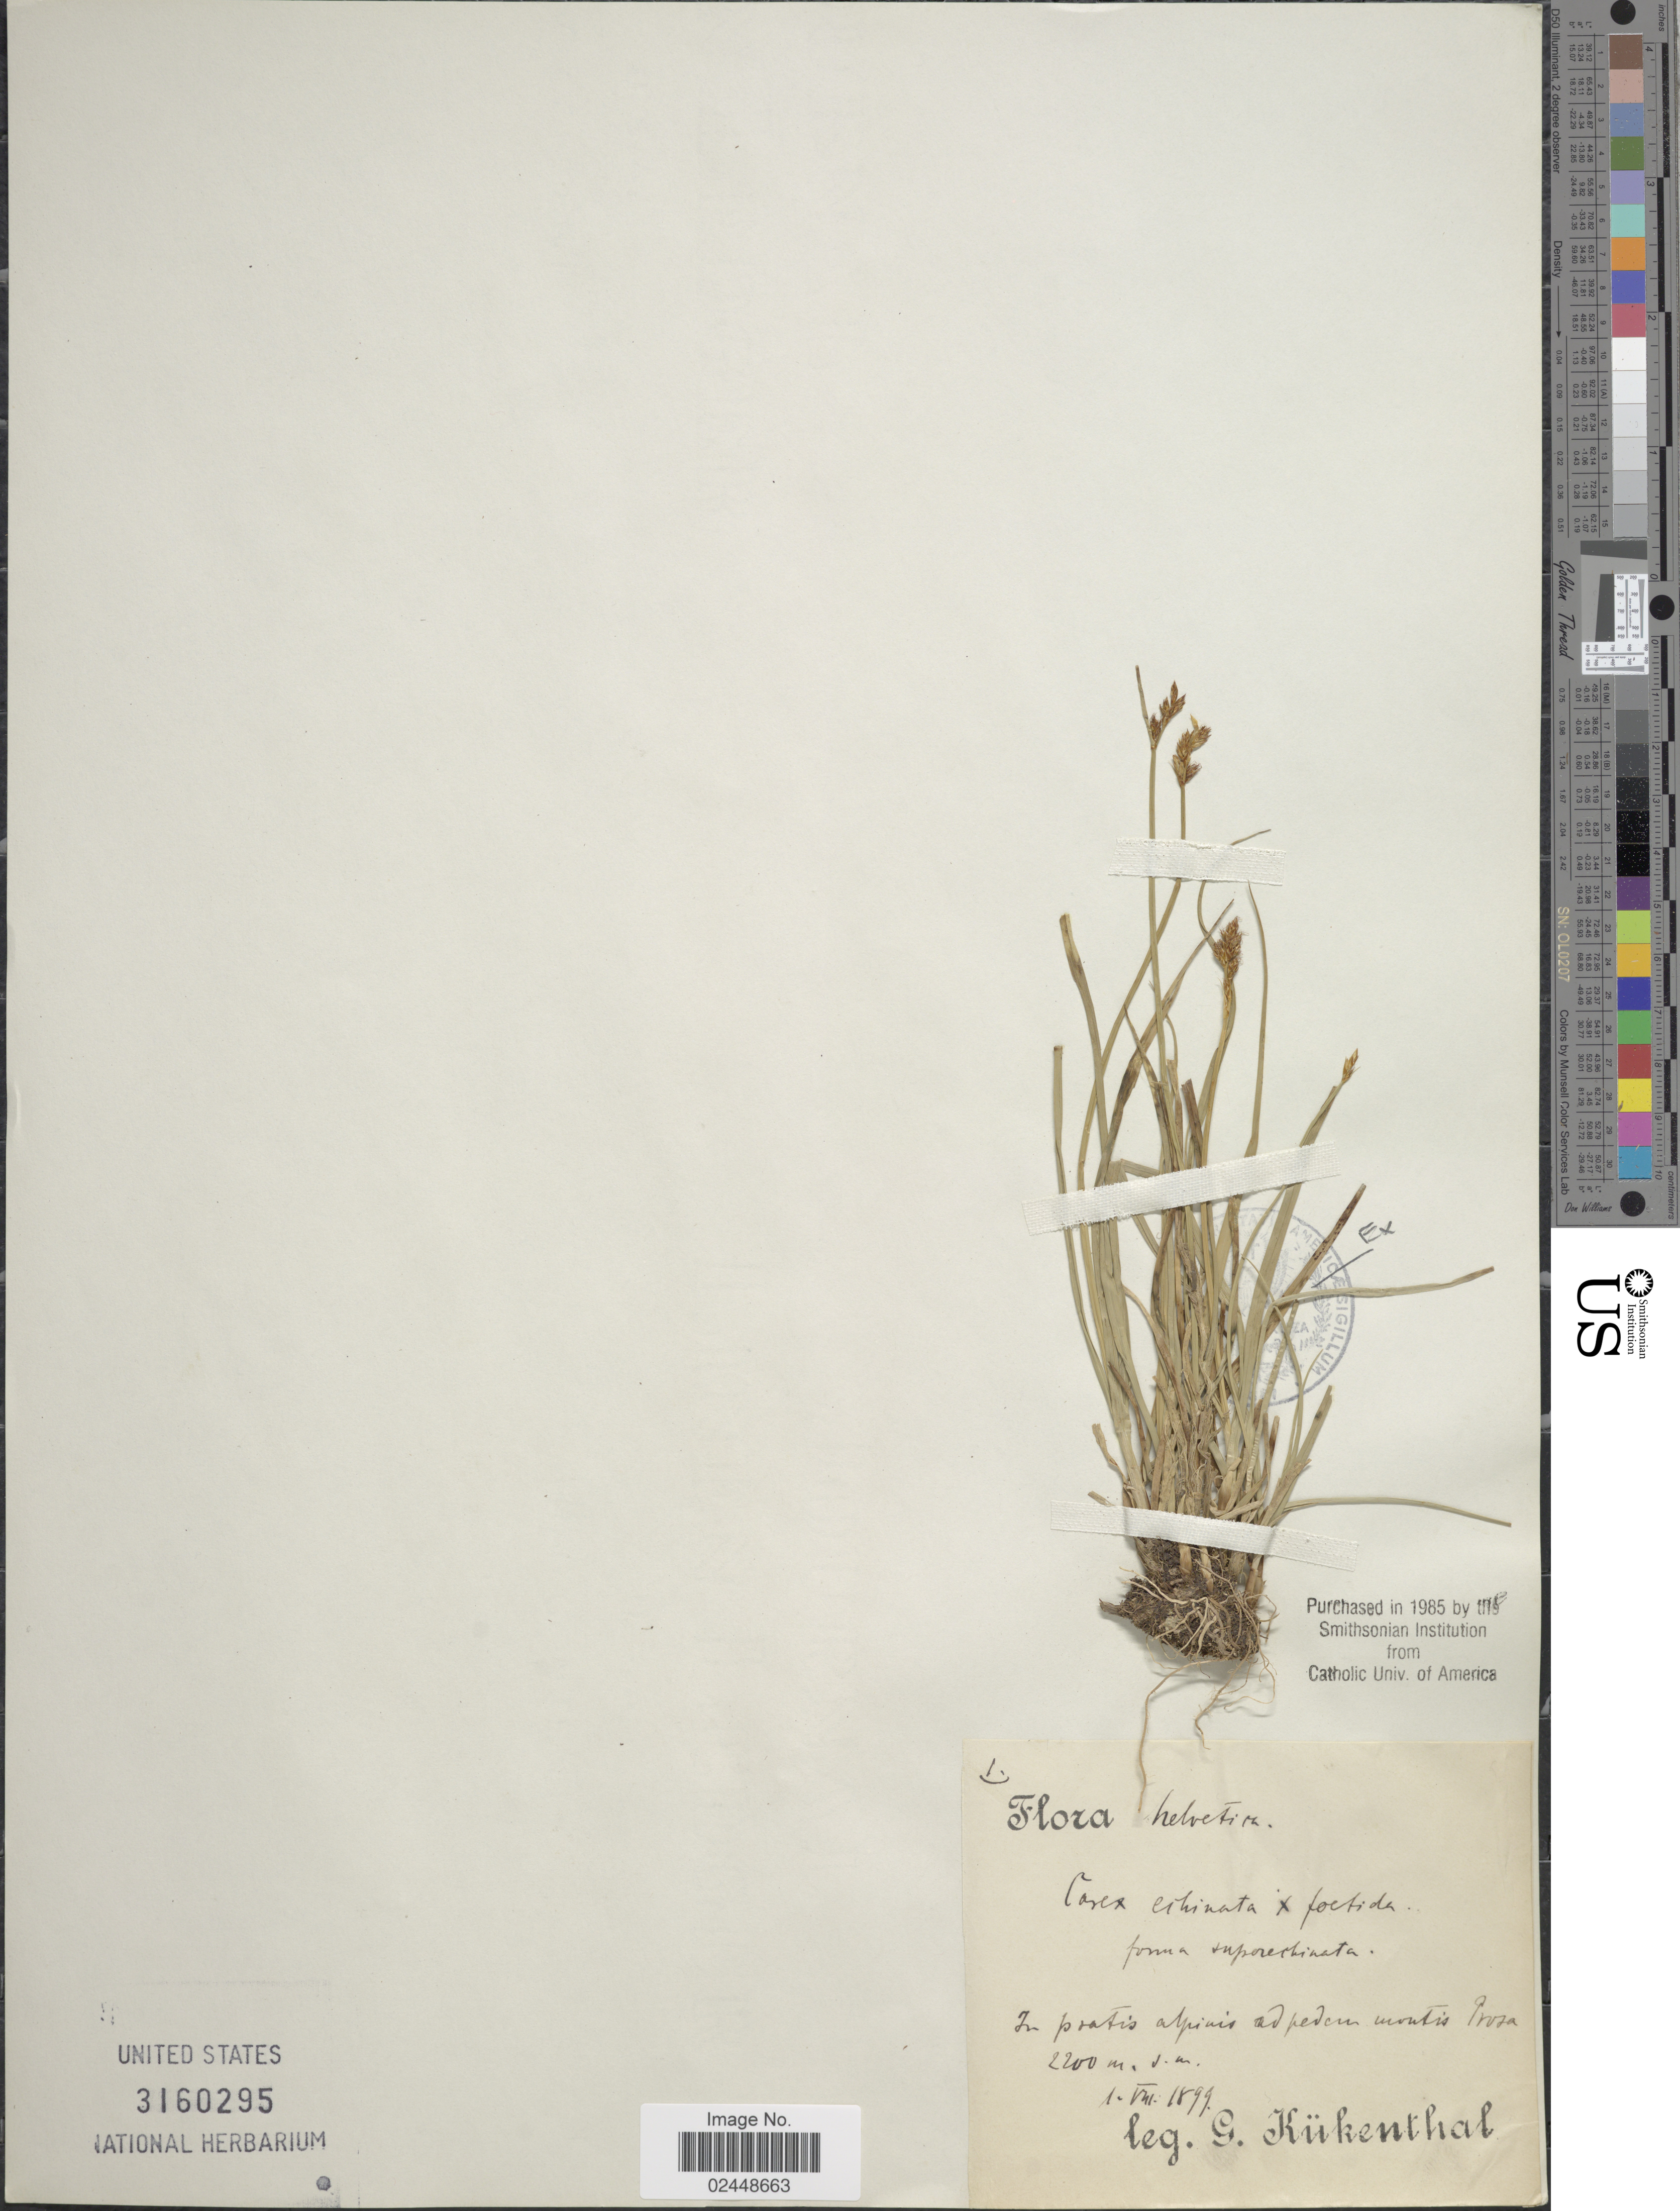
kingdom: Plantae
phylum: Tracheophyta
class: Liliopsida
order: Poales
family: Cyperaceae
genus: Carex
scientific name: Carex echinata subsp. echinata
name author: Murray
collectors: G. Kükenthal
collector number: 1?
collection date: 1899-08-01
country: Switzerland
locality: In pratis alpinus ad pedem montis Prosa, Helvetica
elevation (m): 2200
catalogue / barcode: US 3160295